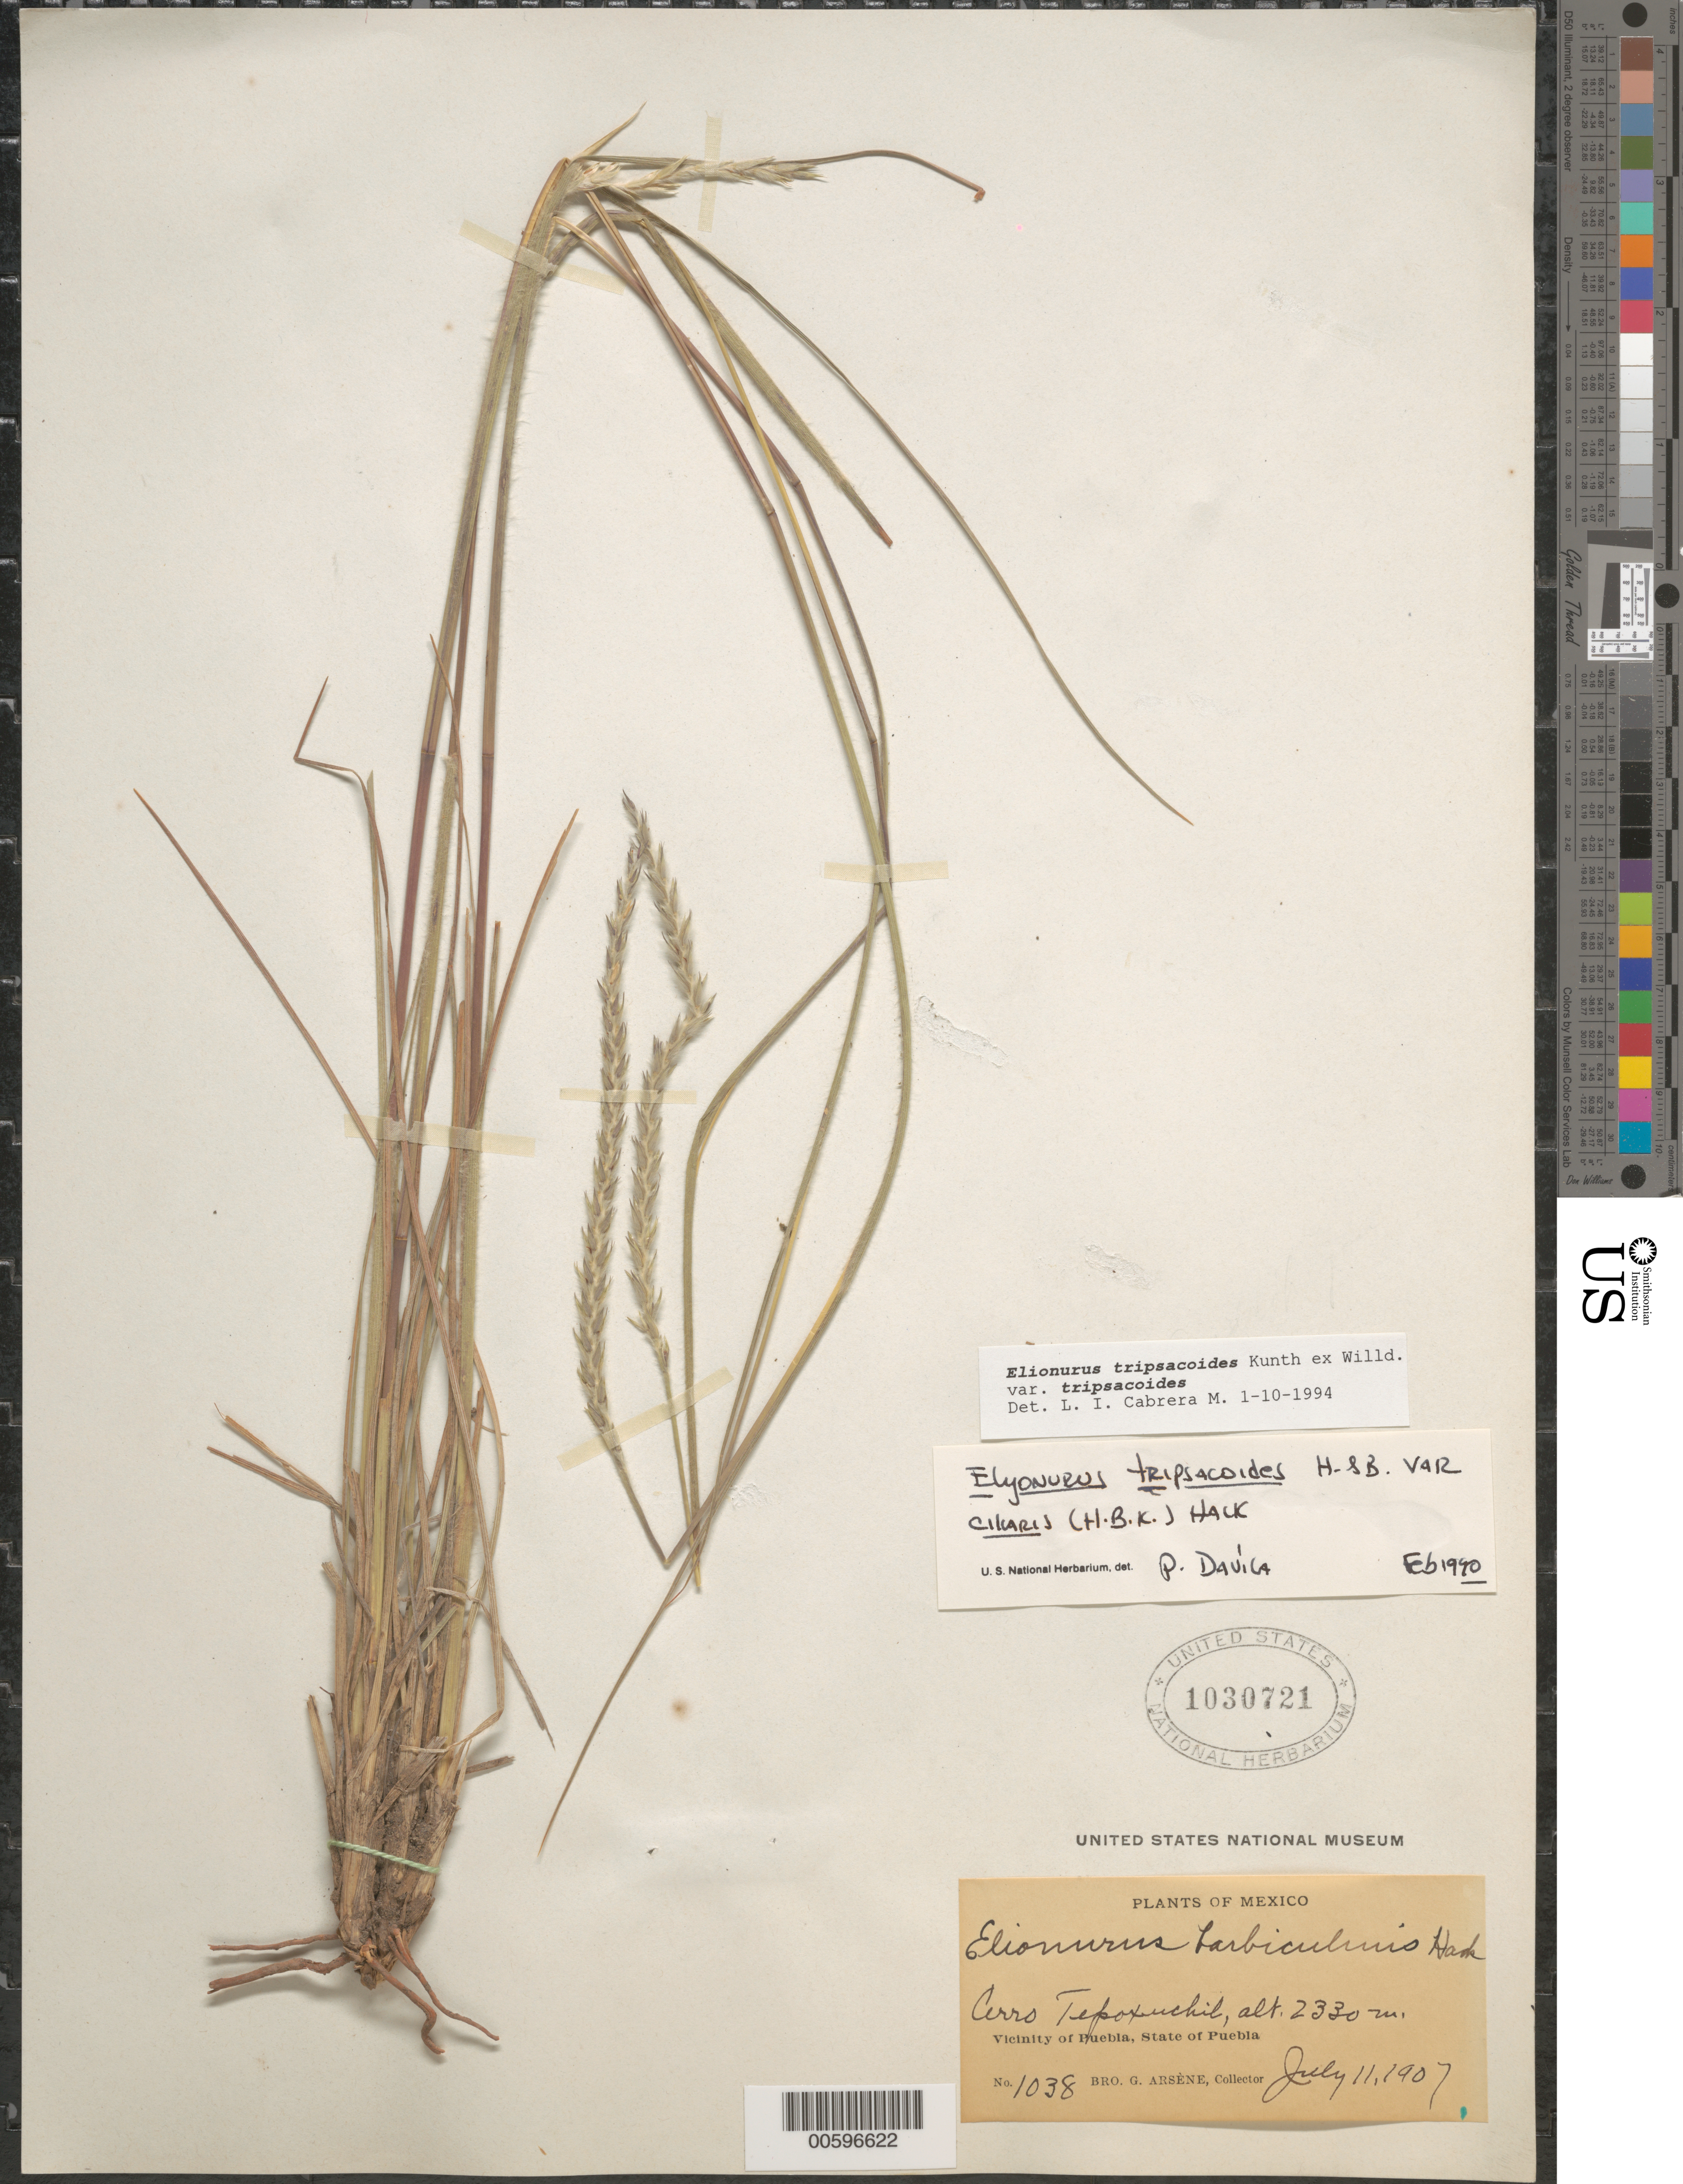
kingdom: Plantae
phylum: Tracheophyta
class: Liliopsida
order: Poales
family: Poaceae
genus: Elionurus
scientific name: Elionurus tripsacoides var. tripsacoides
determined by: Cabrera M., L. I.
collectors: Bro. G. Arsène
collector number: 1038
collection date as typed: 11 Jul 1907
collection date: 1907-07-11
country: Mexico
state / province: Puebla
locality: Cerro Tepoxuchil, Vicinity of Puebla.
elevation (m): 2330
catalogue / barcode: US 1030721